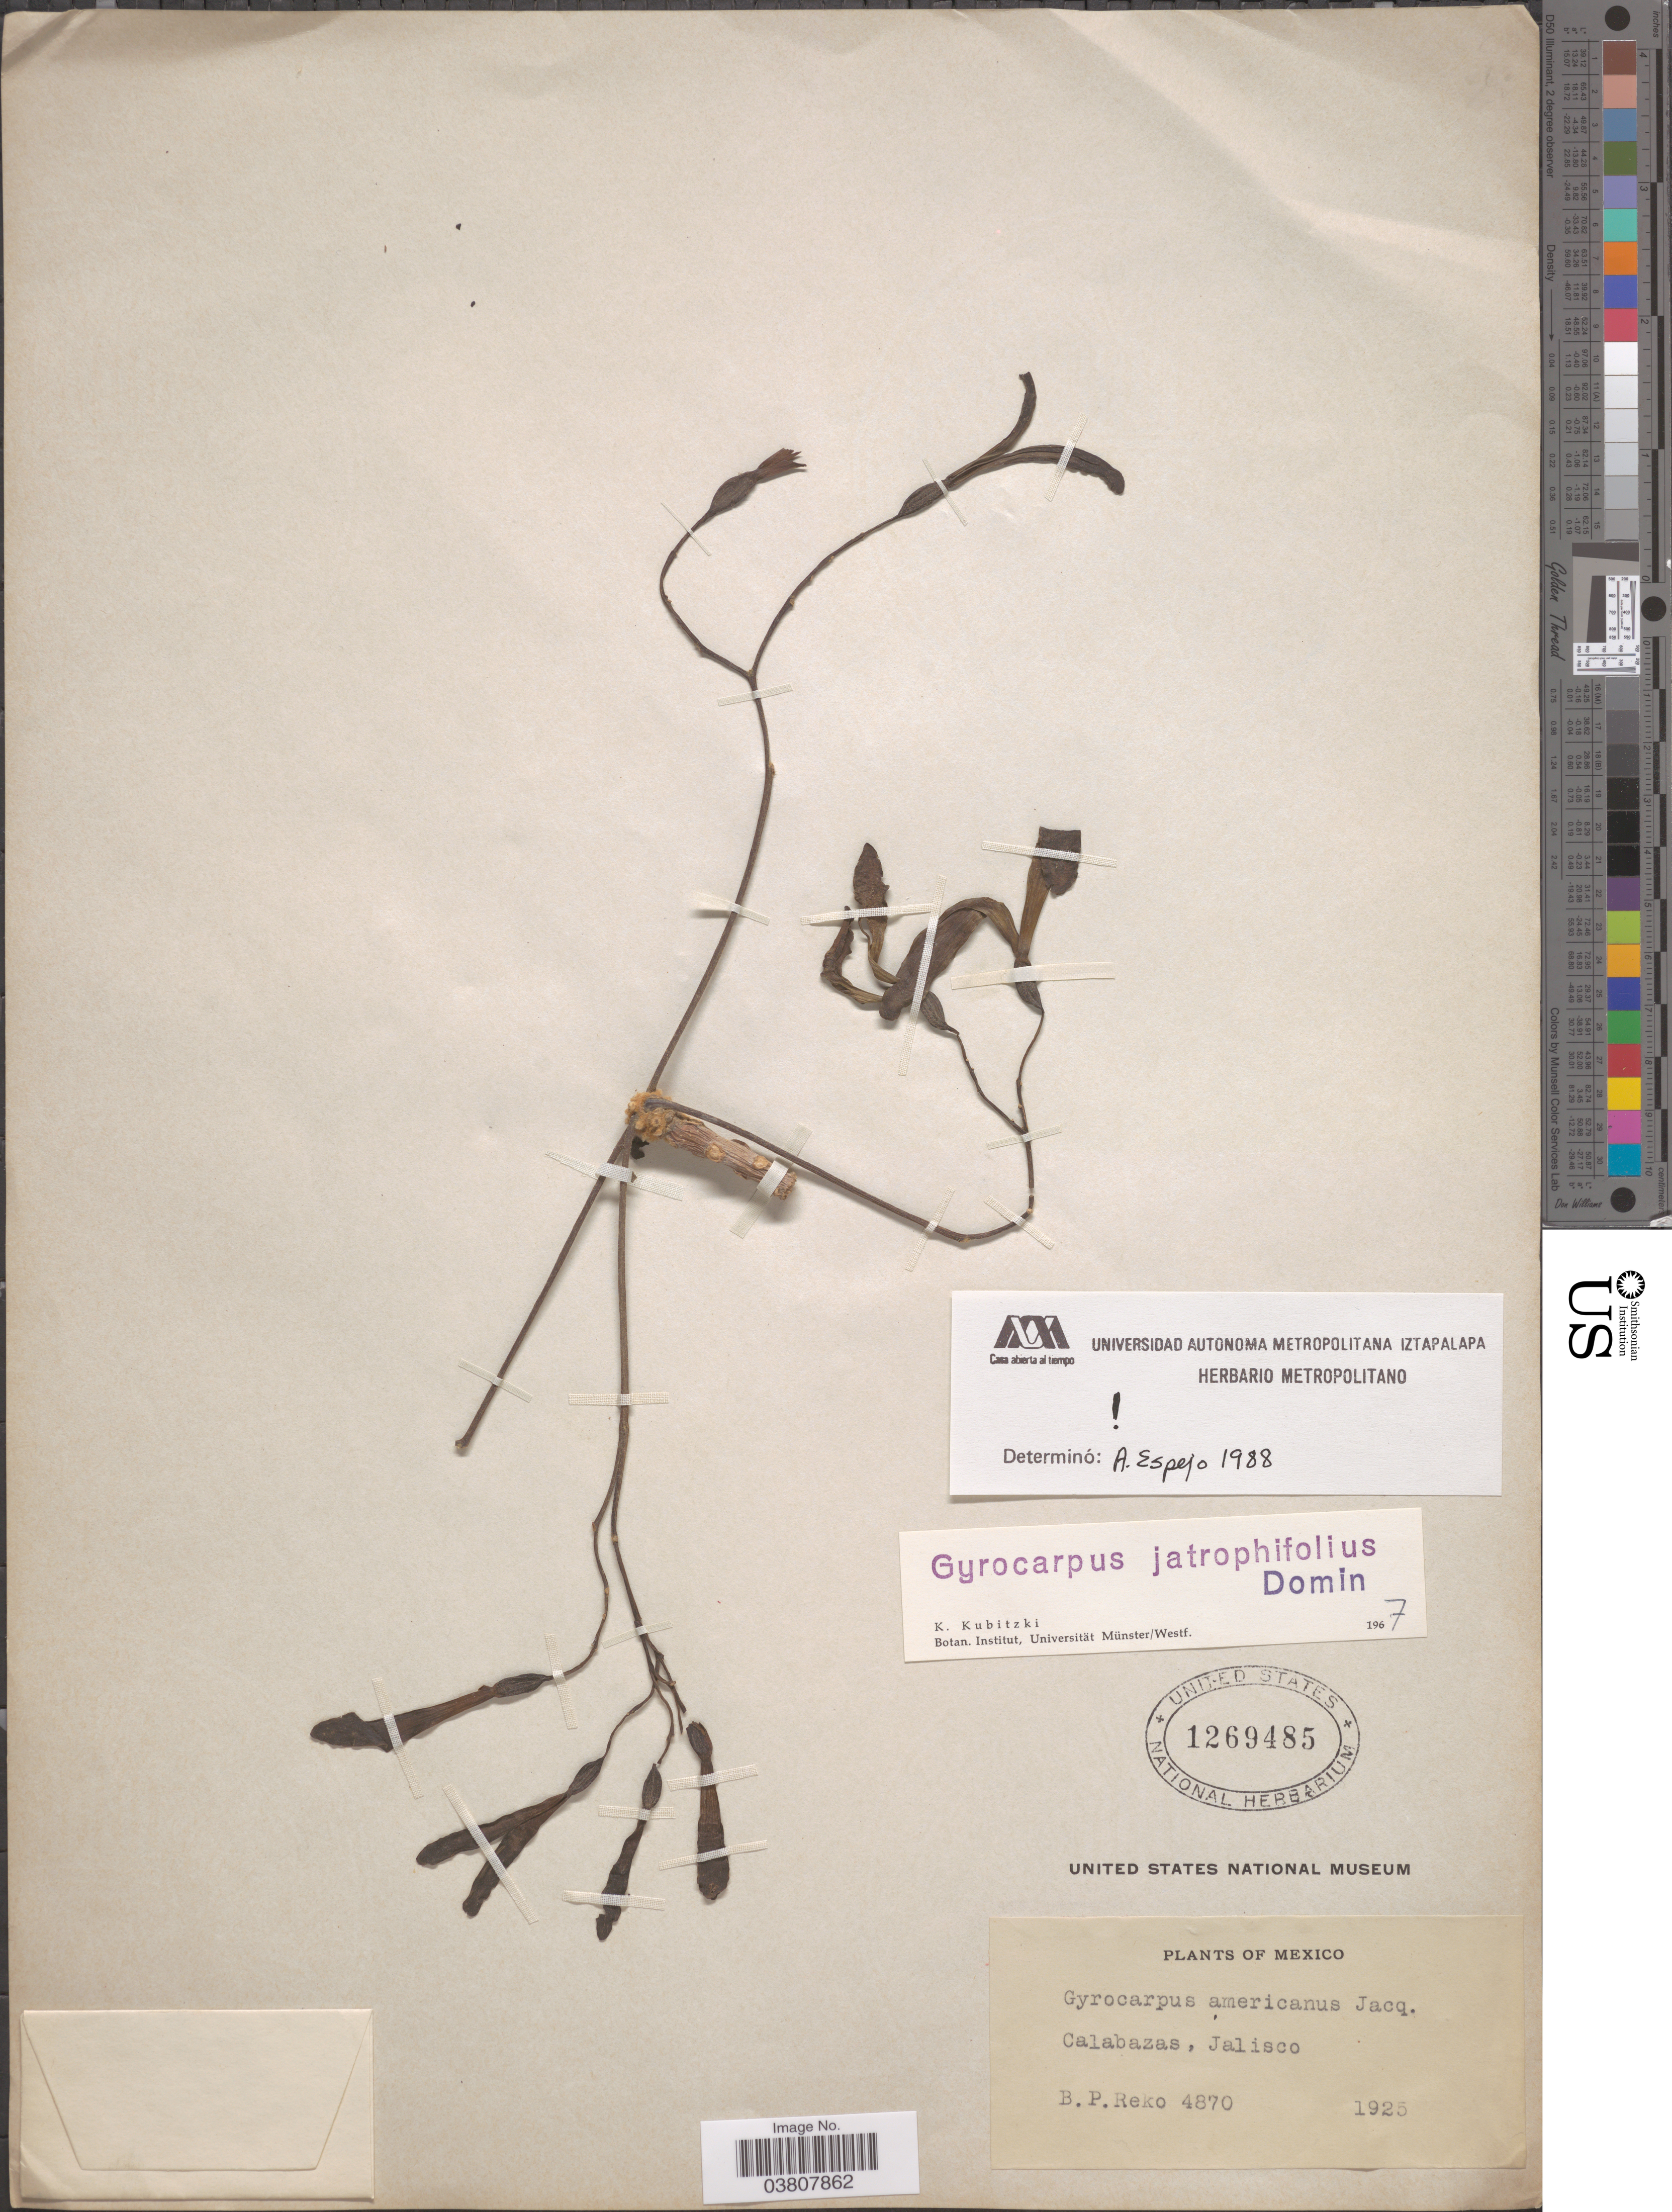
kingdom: Plantae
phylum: Tracheophyta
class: Magnoliopsida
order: Laurales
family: Hernandiaceae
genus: Gyrocarpus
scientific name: Gyrocarpus jatrophifolius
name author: Domin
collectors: B. P. Reko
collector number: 4870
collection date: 1925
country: Mexico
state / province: Jalisco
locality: Calabazas.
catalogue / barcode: US 1269485